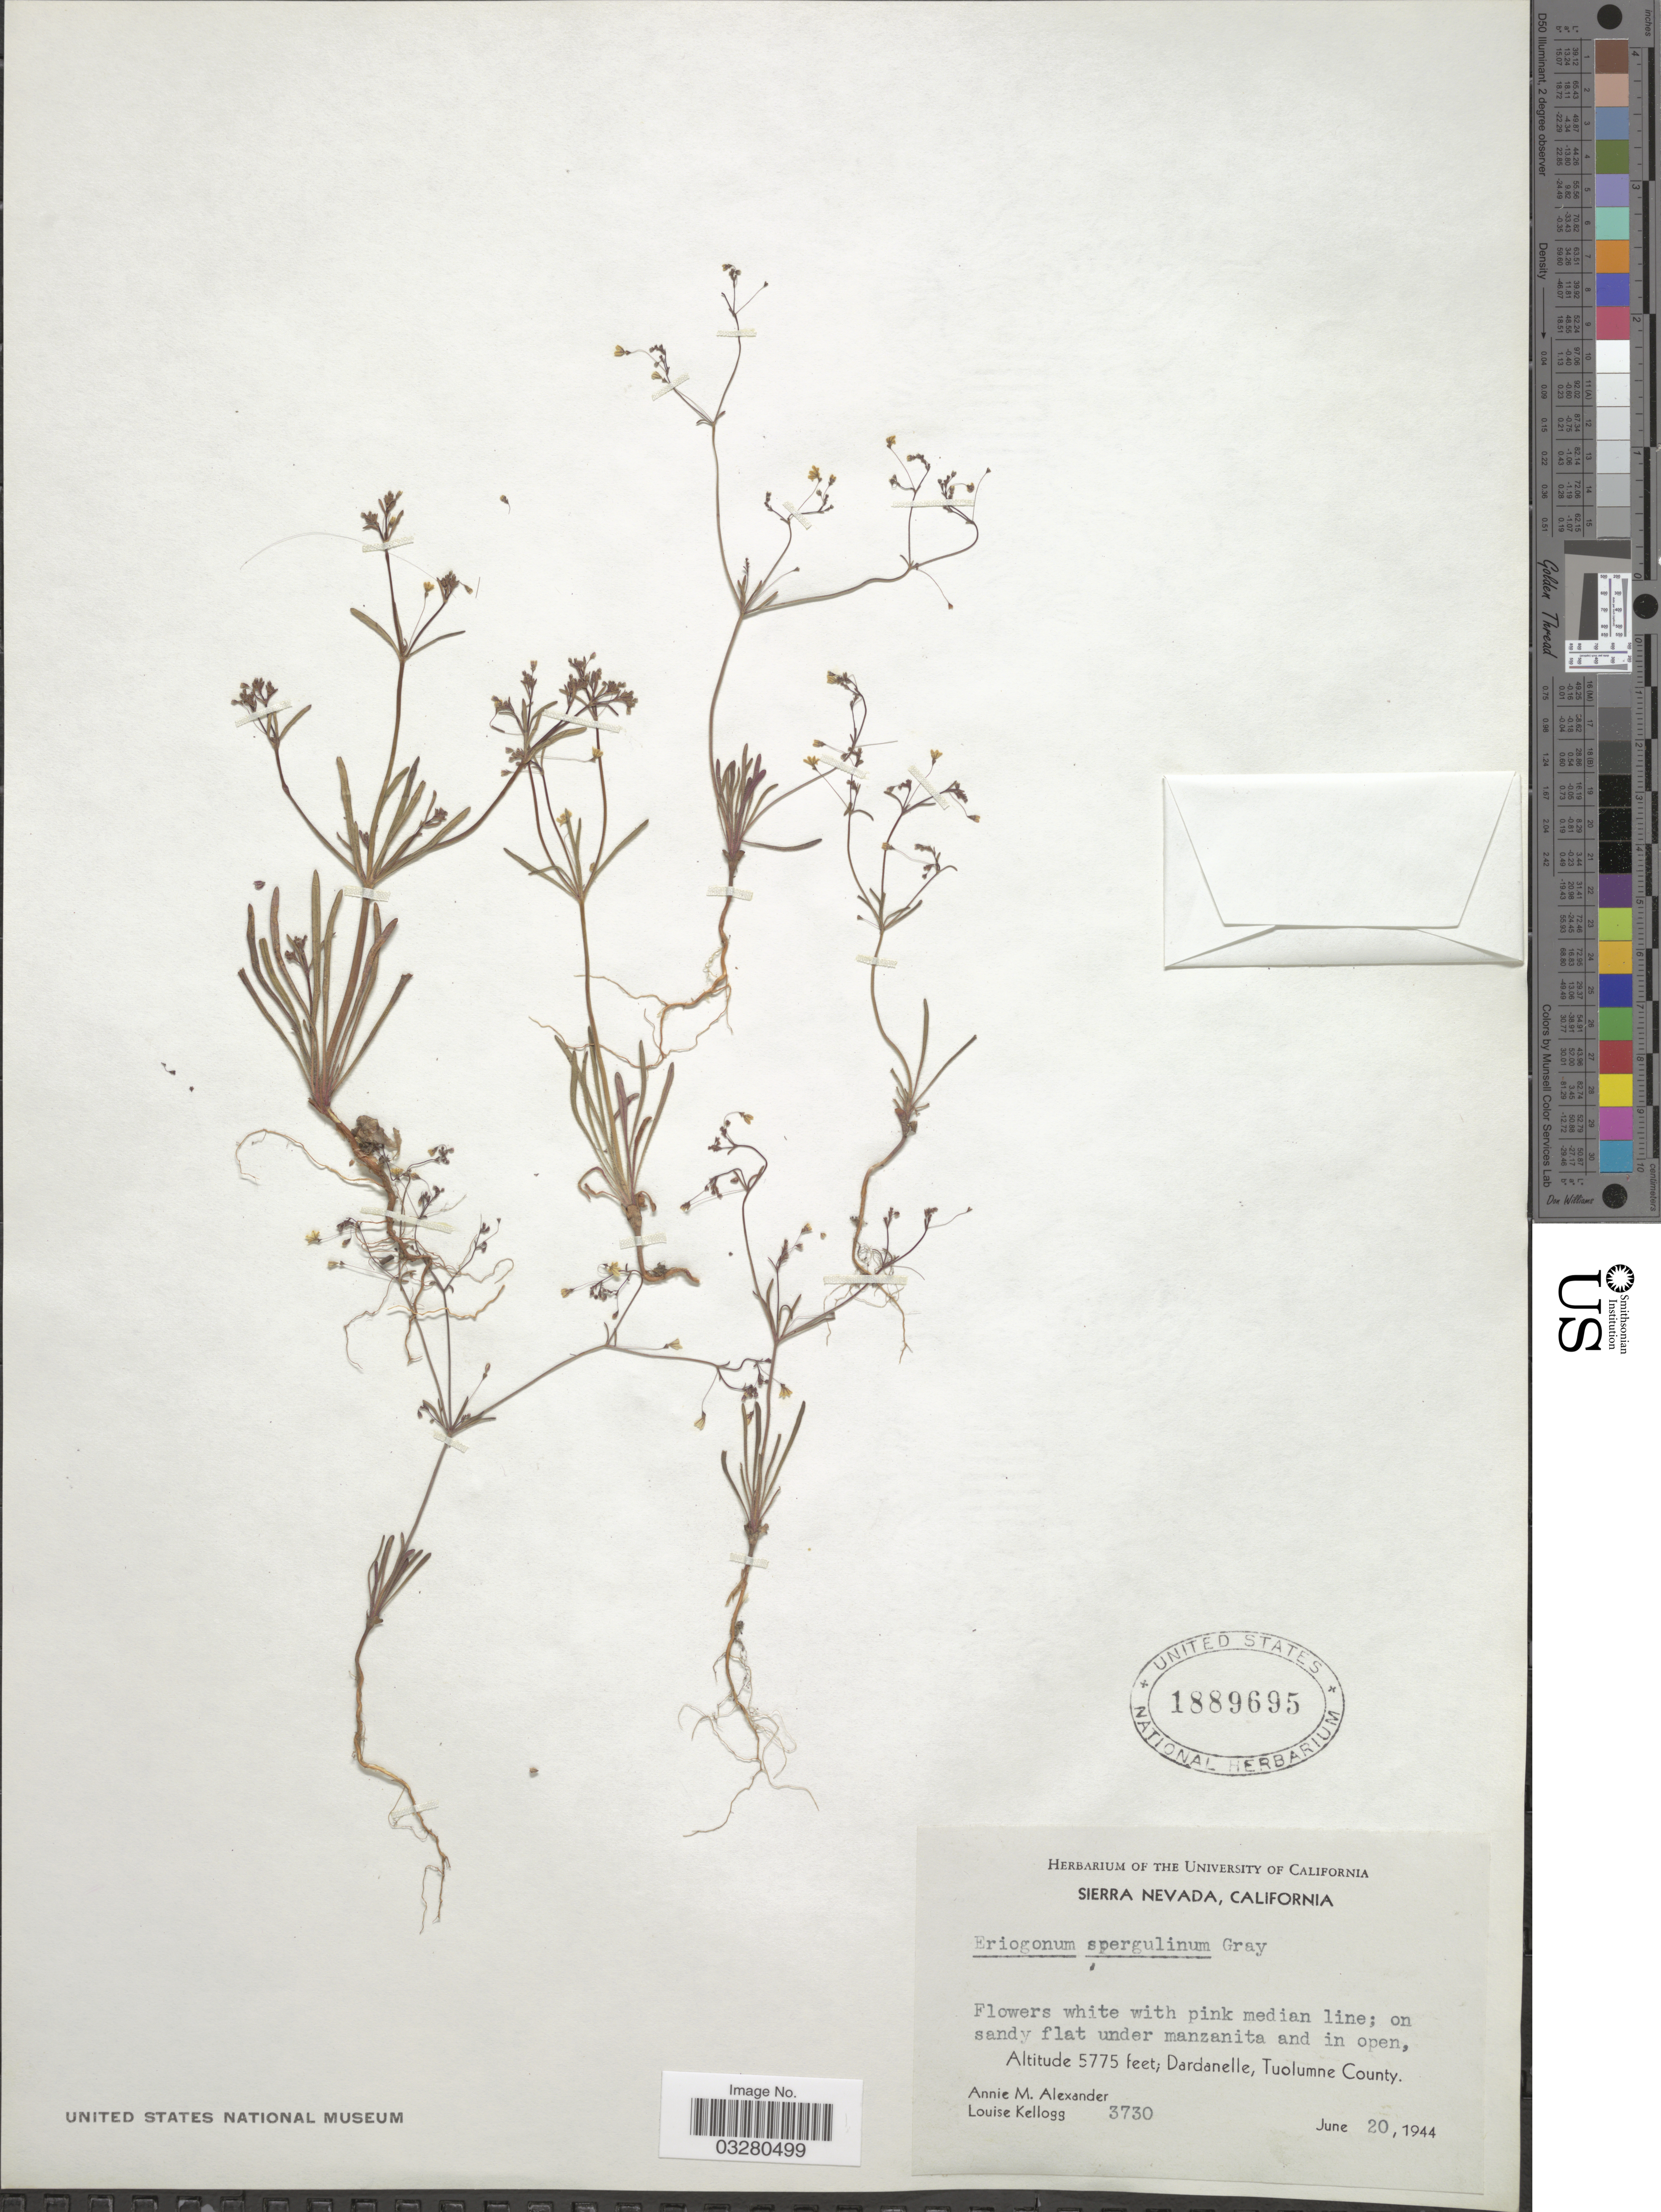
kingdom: Plantae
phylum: Tracheophyta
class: Magnoliopsida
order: Caryophyllales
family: Polygonaceae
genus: Eriogonum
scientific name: Eriogonum spergulinum var. reddingianum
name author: (M.E. Jones) J.T. Howell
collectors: A. M. Alexander & L. Kellog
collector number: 3730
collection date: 1944-06-20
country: United States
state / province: California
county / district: Tuolumne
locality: Sierra Nevada. Dardanelle, Tuolumne County.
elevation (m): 1760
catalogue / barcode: US 1889695